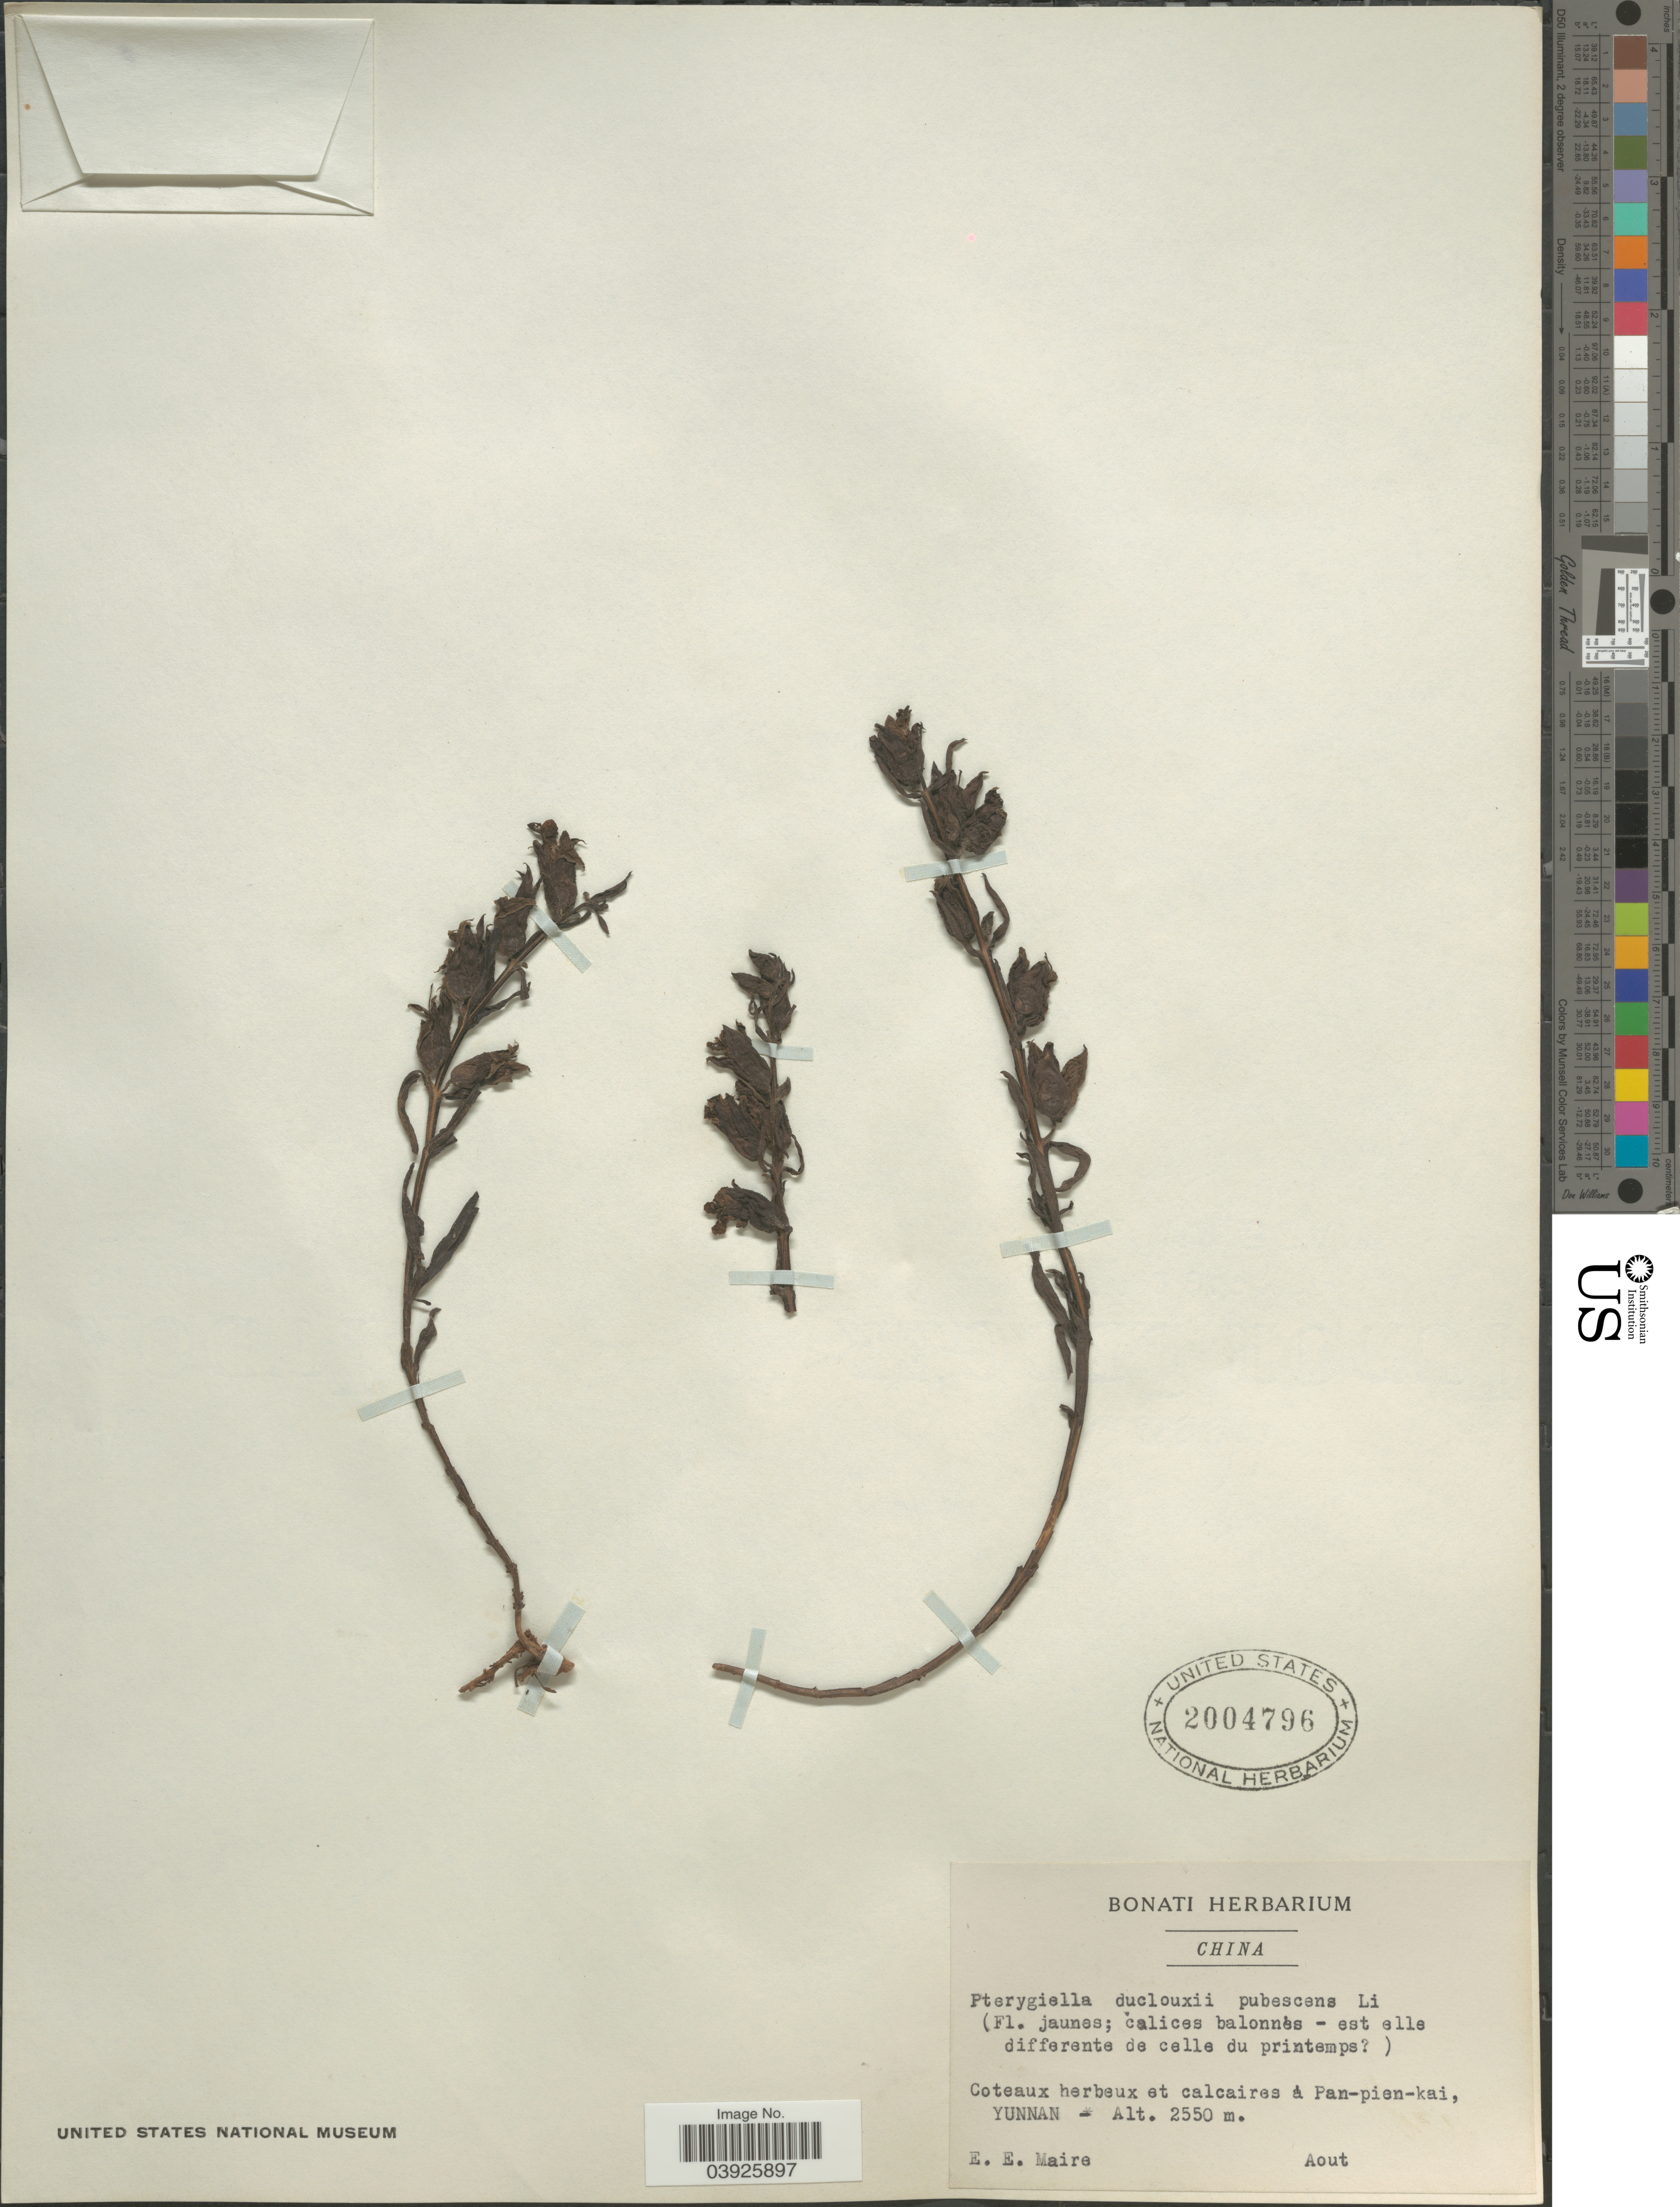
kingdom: Plantae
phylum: Tracheophyta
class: Magnoliopsida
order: Lamiales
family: Orobanchaceae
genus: Pterygiella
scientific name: Pterygiella duclouxii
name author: Franch.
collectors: E. E. Maire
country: China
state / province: Yunnan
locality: Coteaux herbeux et calcaires a Pan-pien-kai.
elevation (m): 2550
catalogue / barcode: US 2004796